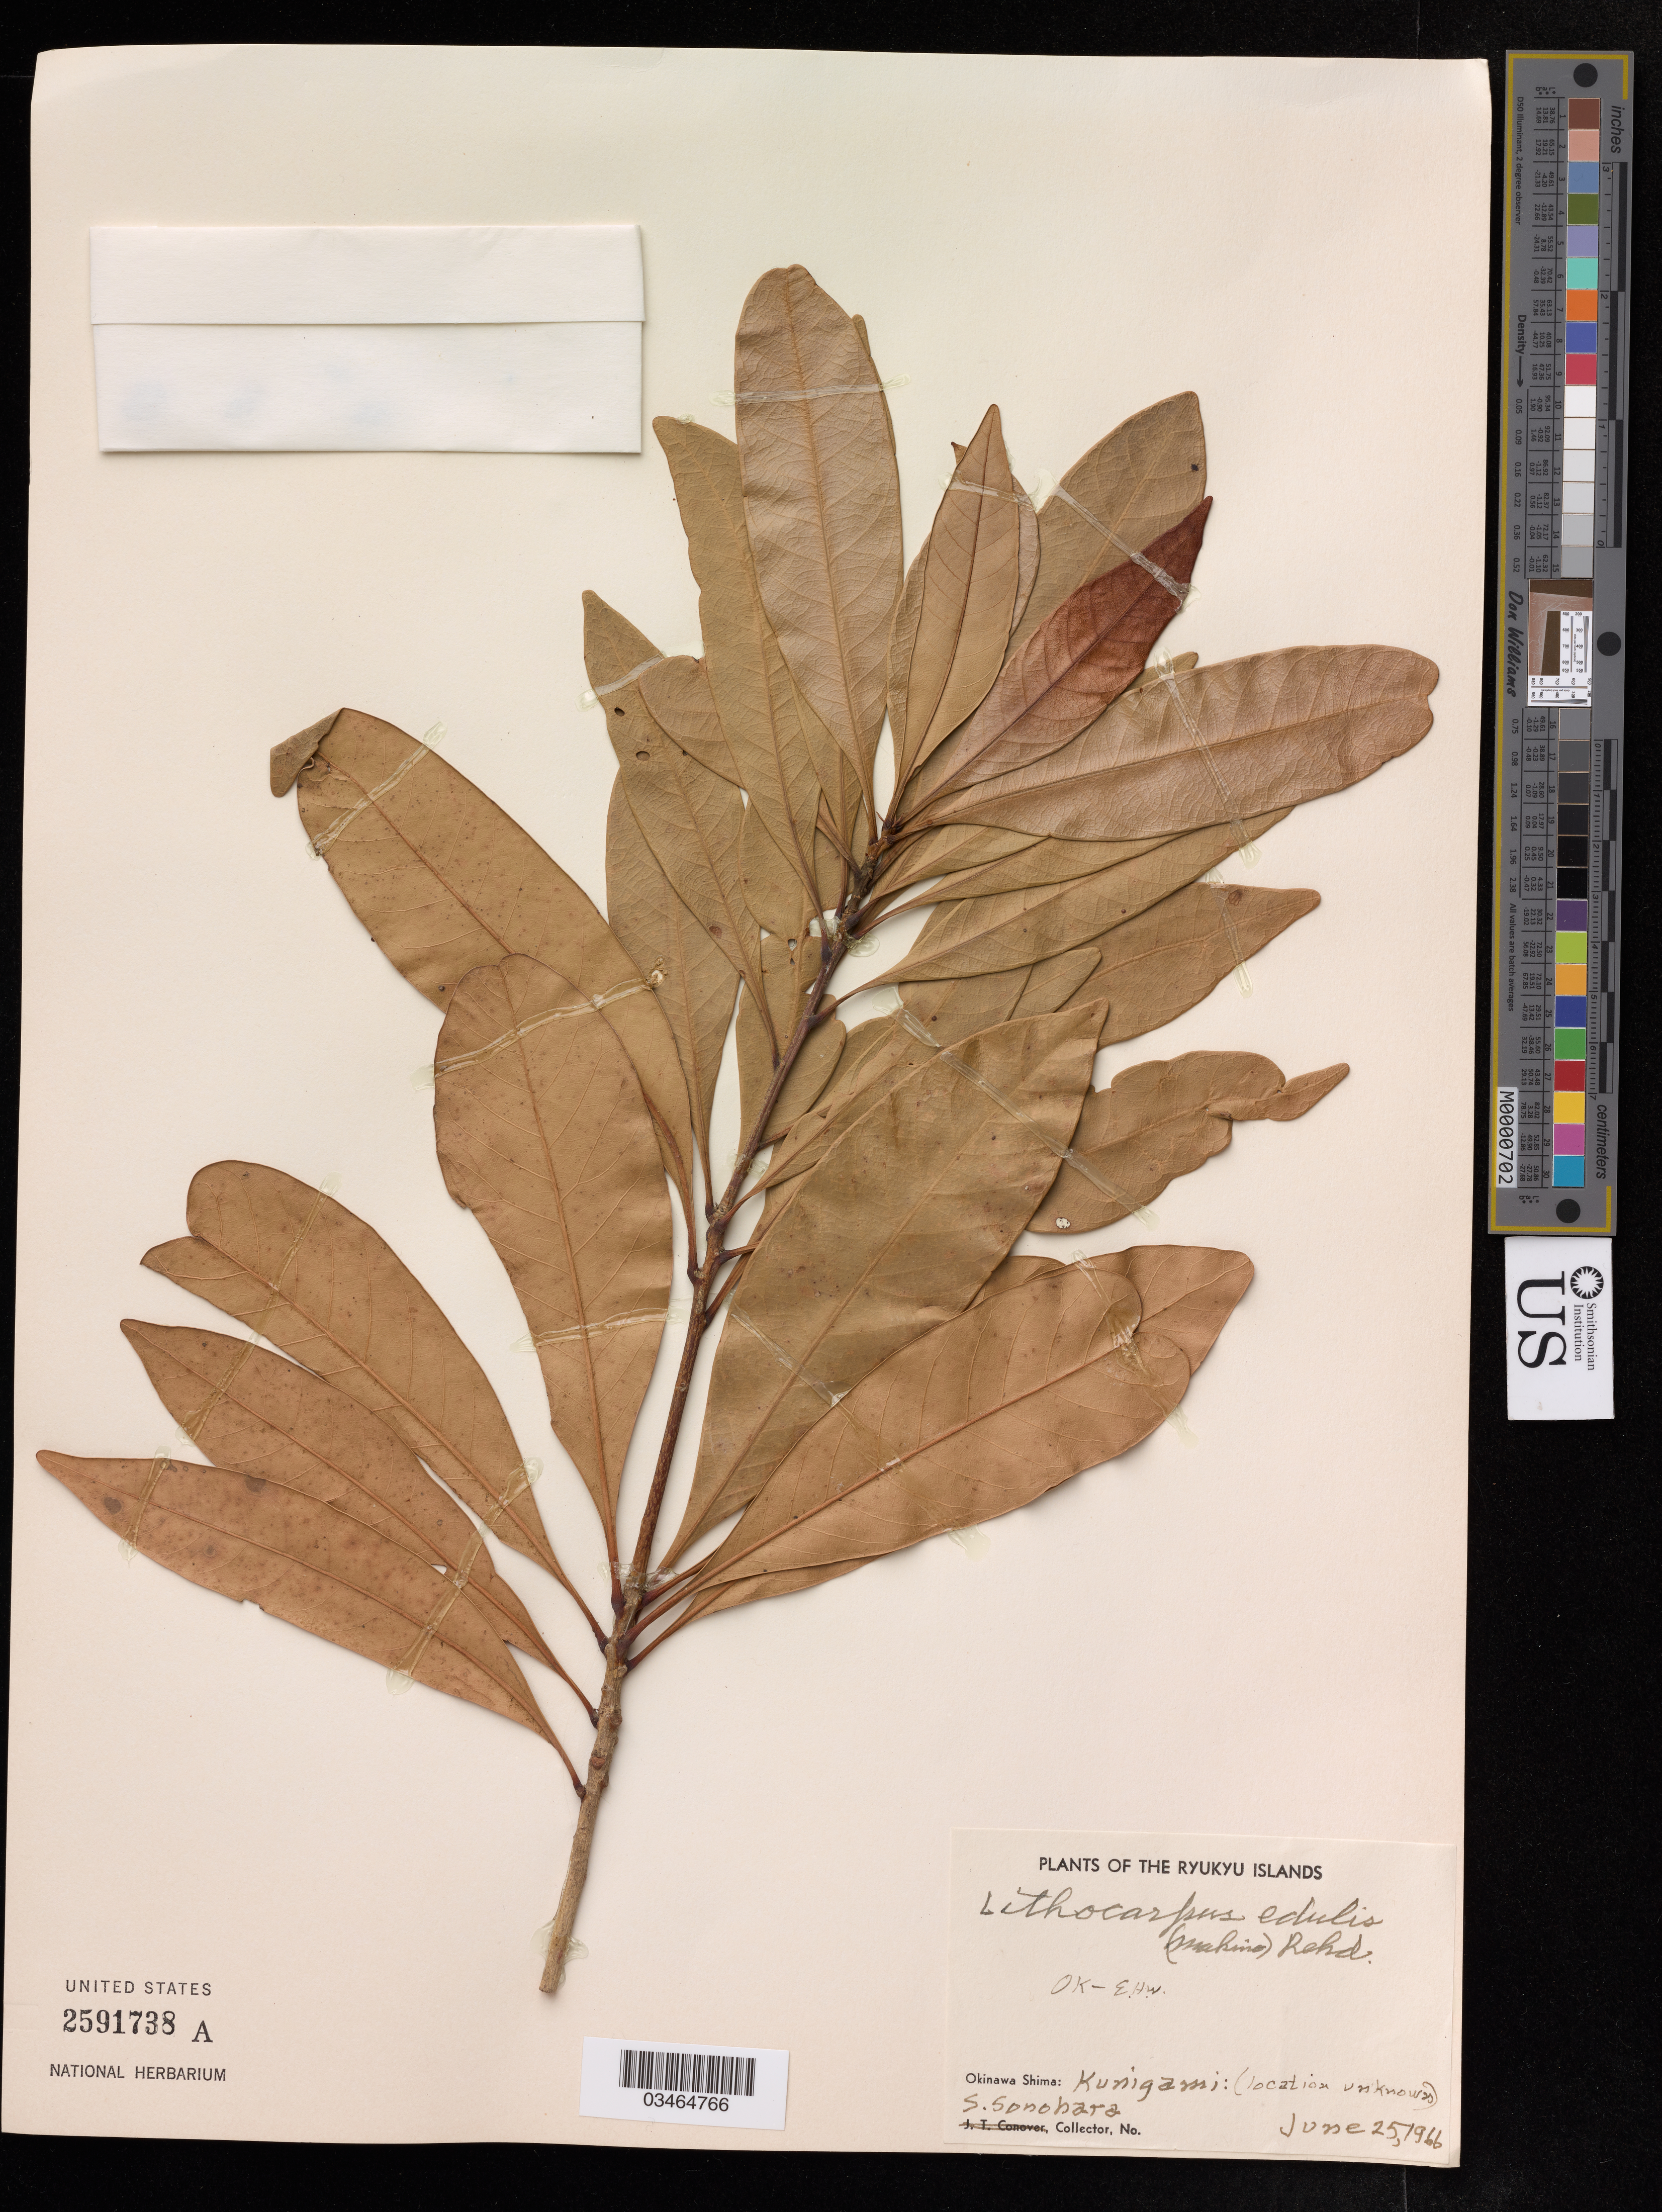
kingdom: Plantae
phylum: Tracheophyta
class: Magnoliopsida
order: Fagales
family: Fagaceae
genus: Lithocarpus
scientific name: Lithocarpus edulis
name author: (Makino) Nakai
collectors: S. Sonohara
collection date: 1966-06-25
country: Japan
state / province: Okinawa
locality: Ryukyu Islands. Shima: Kunigami.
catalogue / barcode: US 2591738A